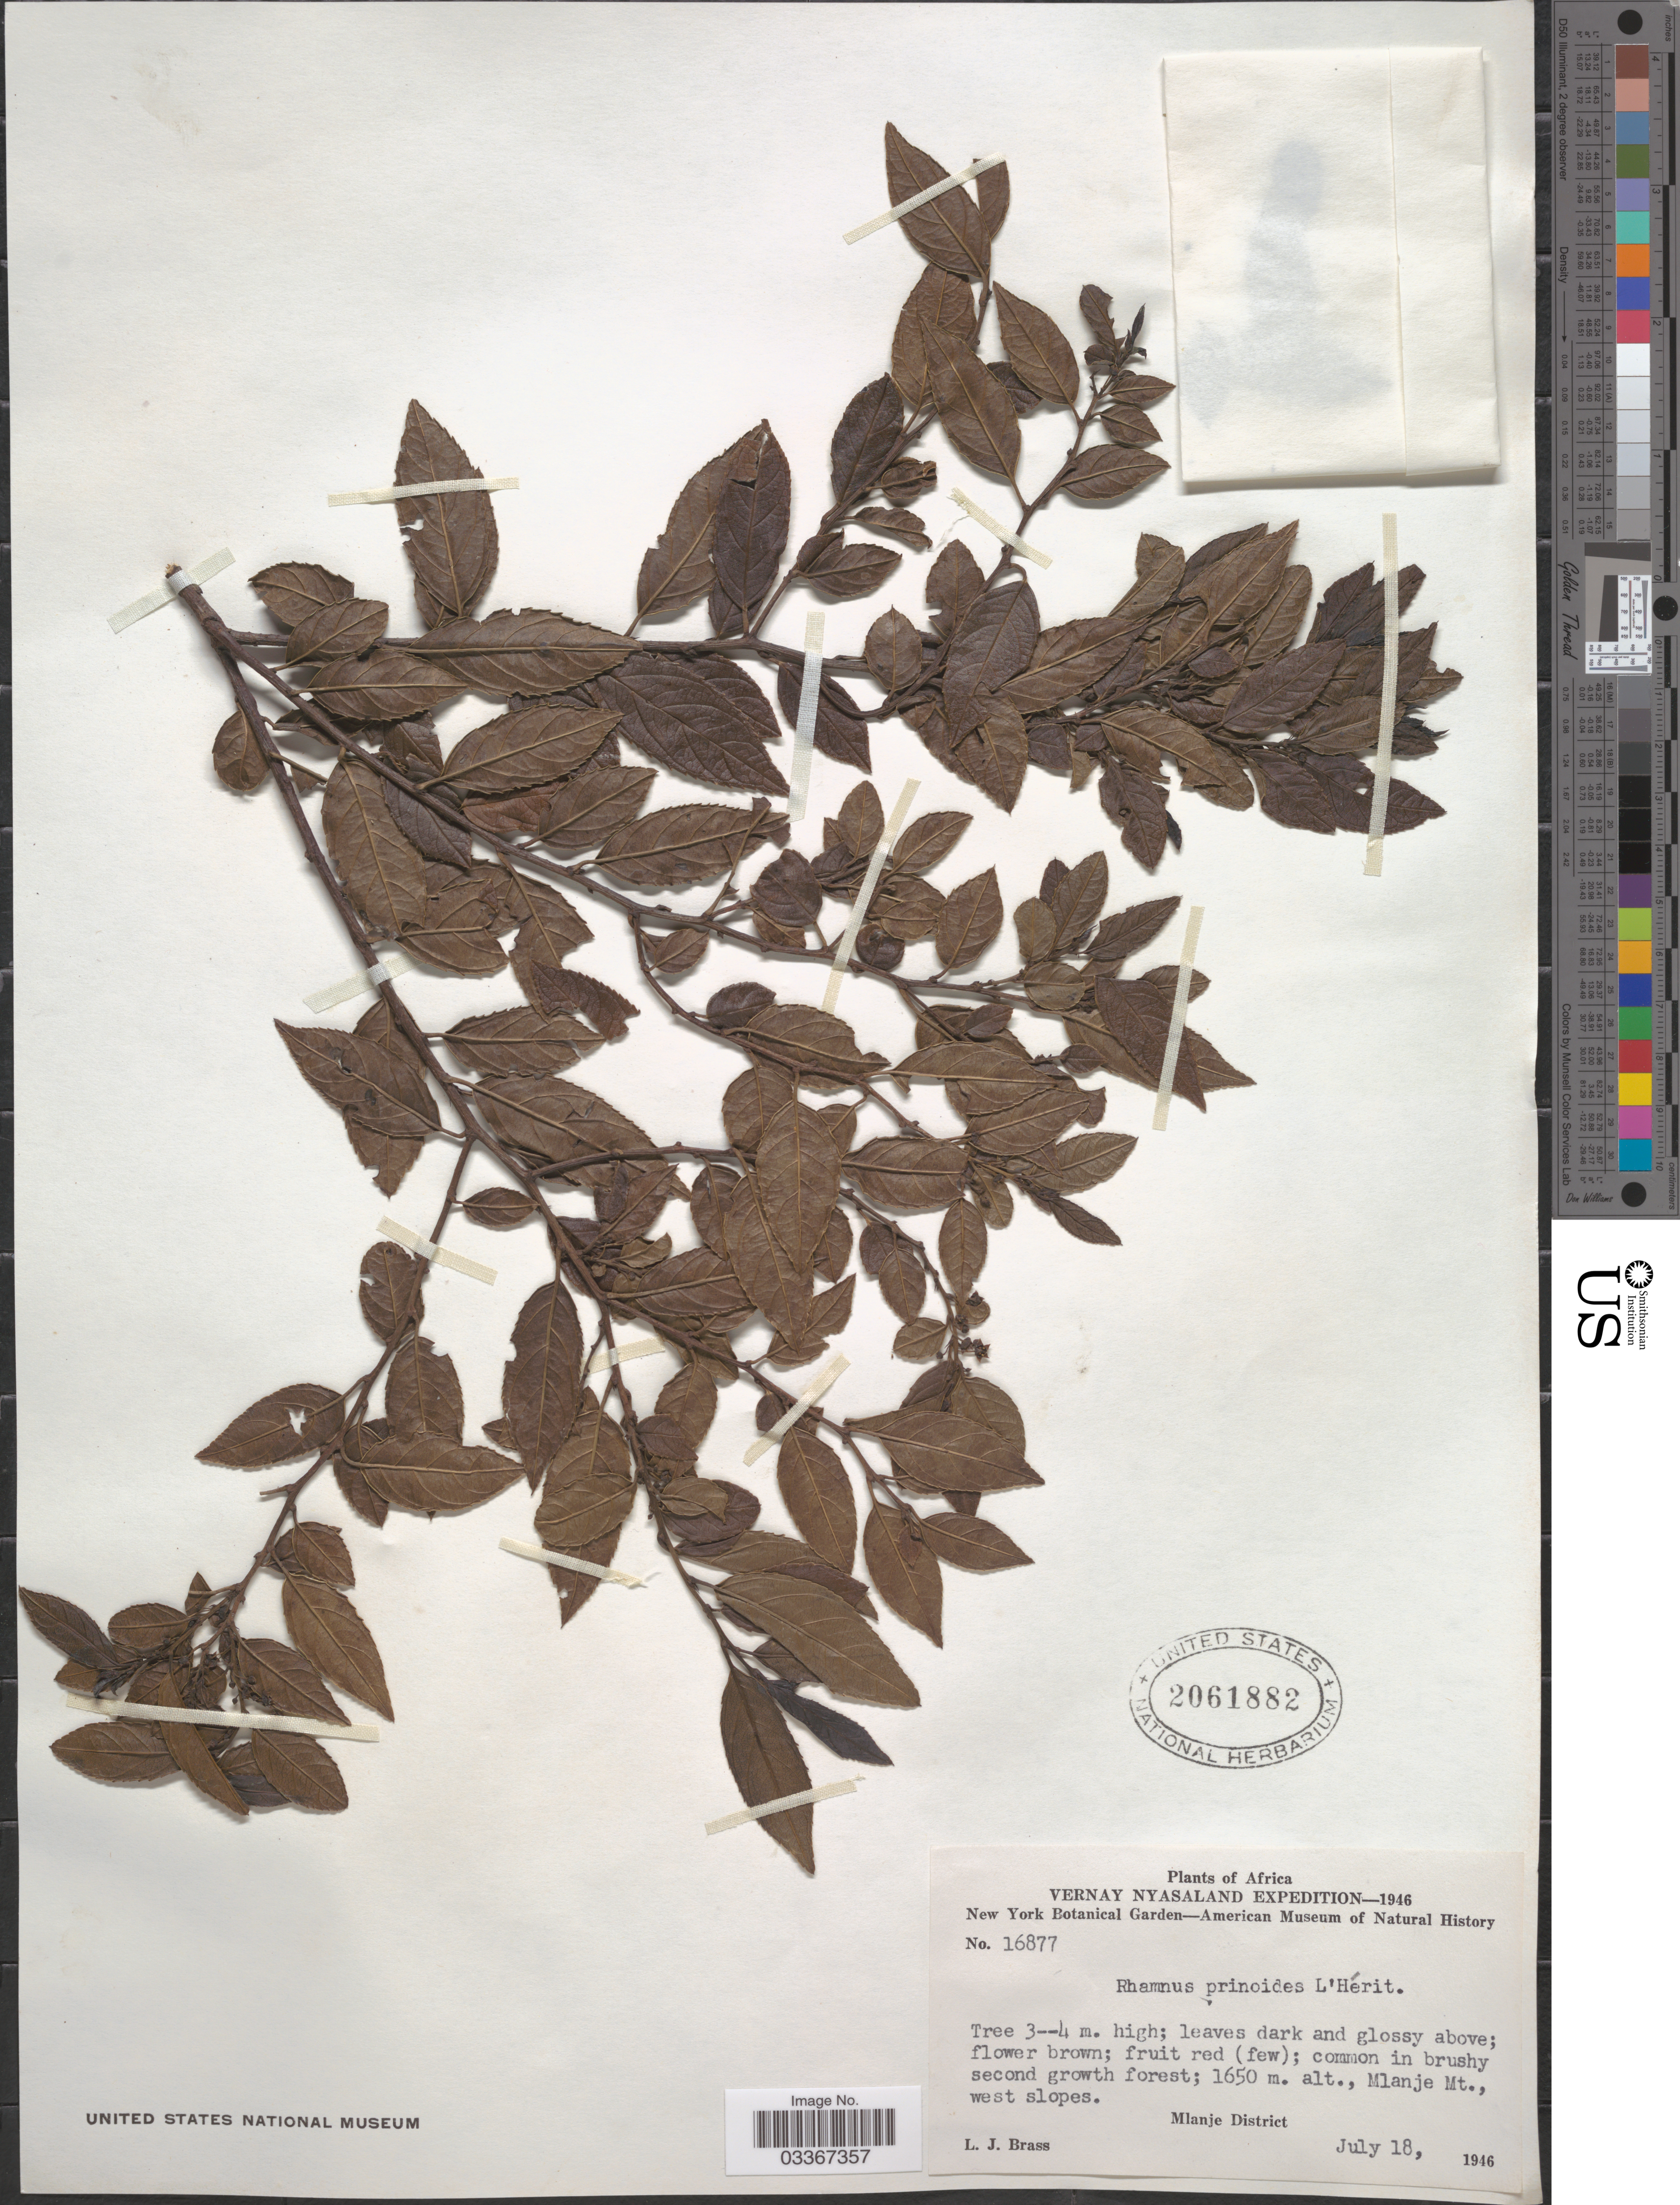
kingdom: Plantae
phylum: Tracheophyta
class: Magnoliopsida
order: Rosales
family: Rhamnaceae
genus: Rhamnus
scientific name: Rhamnus prinoides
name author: L'Hér.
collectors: L. J. Brass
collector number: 16877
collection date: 1946-07-18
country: Malawi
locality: Mlanje Mt., west slopes. Mlanje District.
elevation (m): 1650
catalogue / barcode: US 2061882